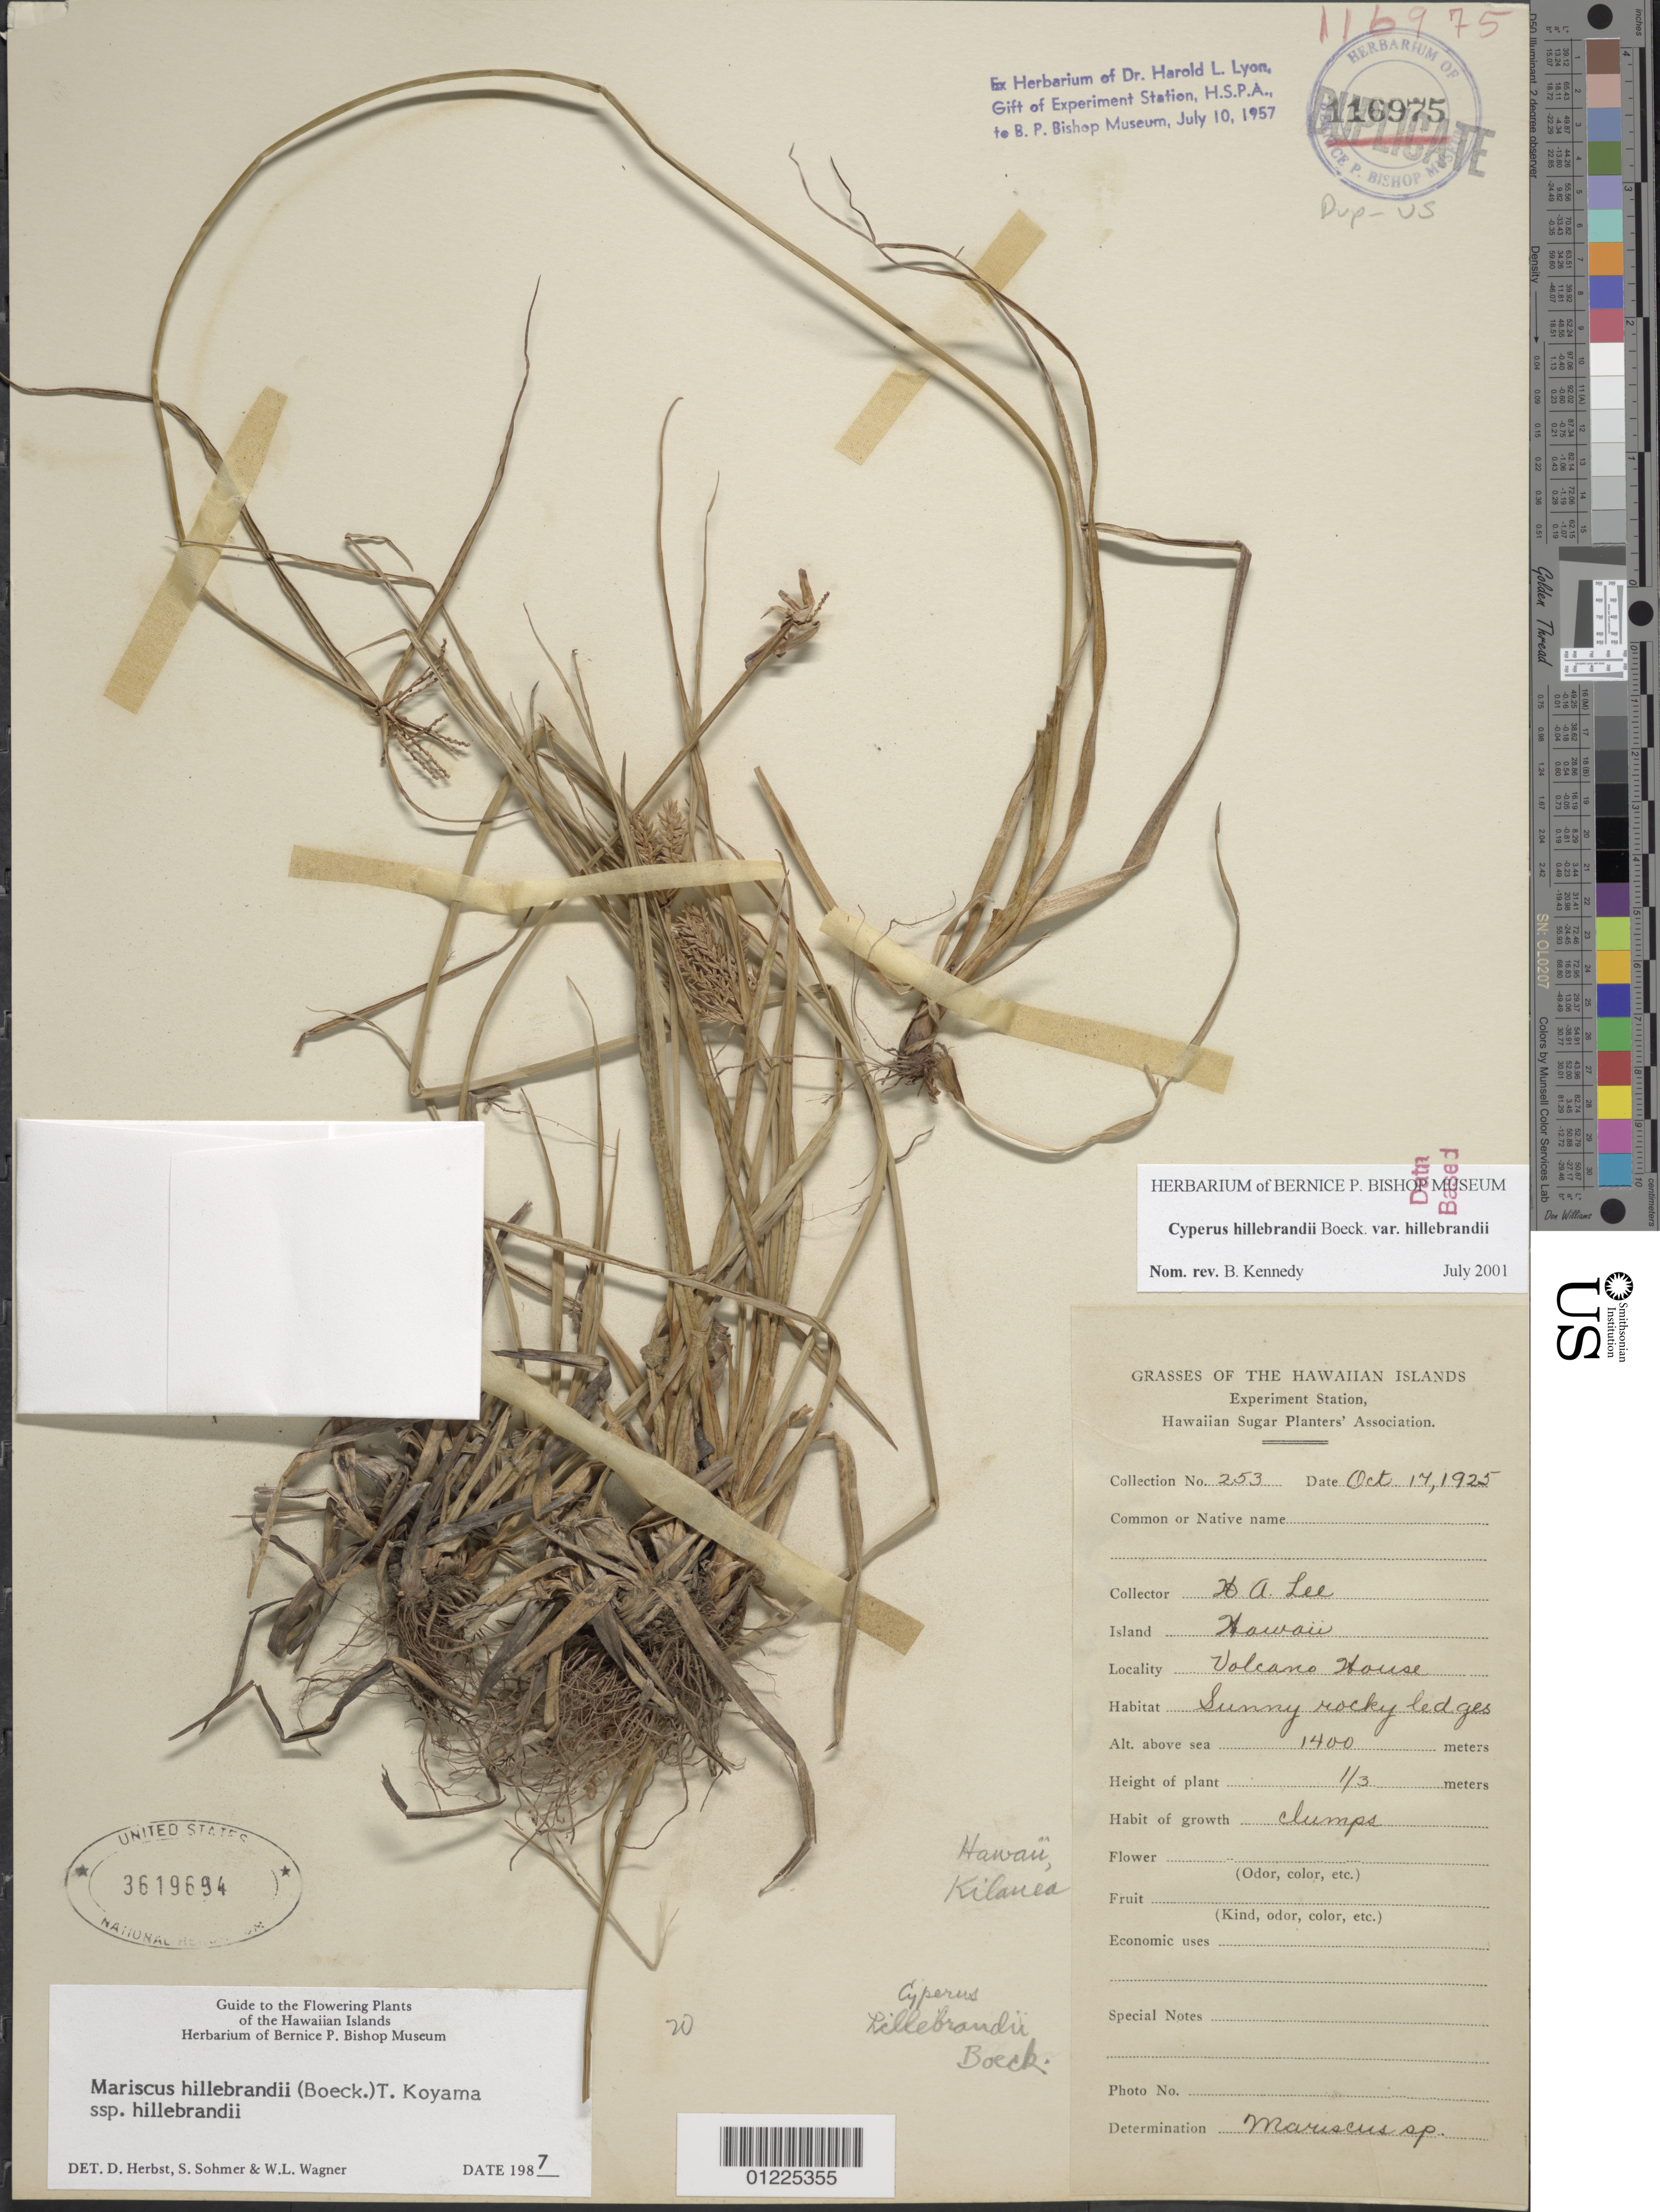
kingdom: Plantae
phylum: Tracheophyta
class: Liliopsida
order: Poales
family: Cyperaceae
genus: Cyperus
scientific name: Cyperus hillebrandii var. hillebrandii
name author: Boeckeler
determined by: Kennedy, B.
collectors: -. Lee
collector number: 253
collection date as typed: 14 Oct 1925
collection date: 1925-10-14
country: United States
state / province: Hawaii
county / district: Hawaii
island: Hawaii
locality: Volcano House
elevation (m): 1400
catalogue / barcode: US 3619694